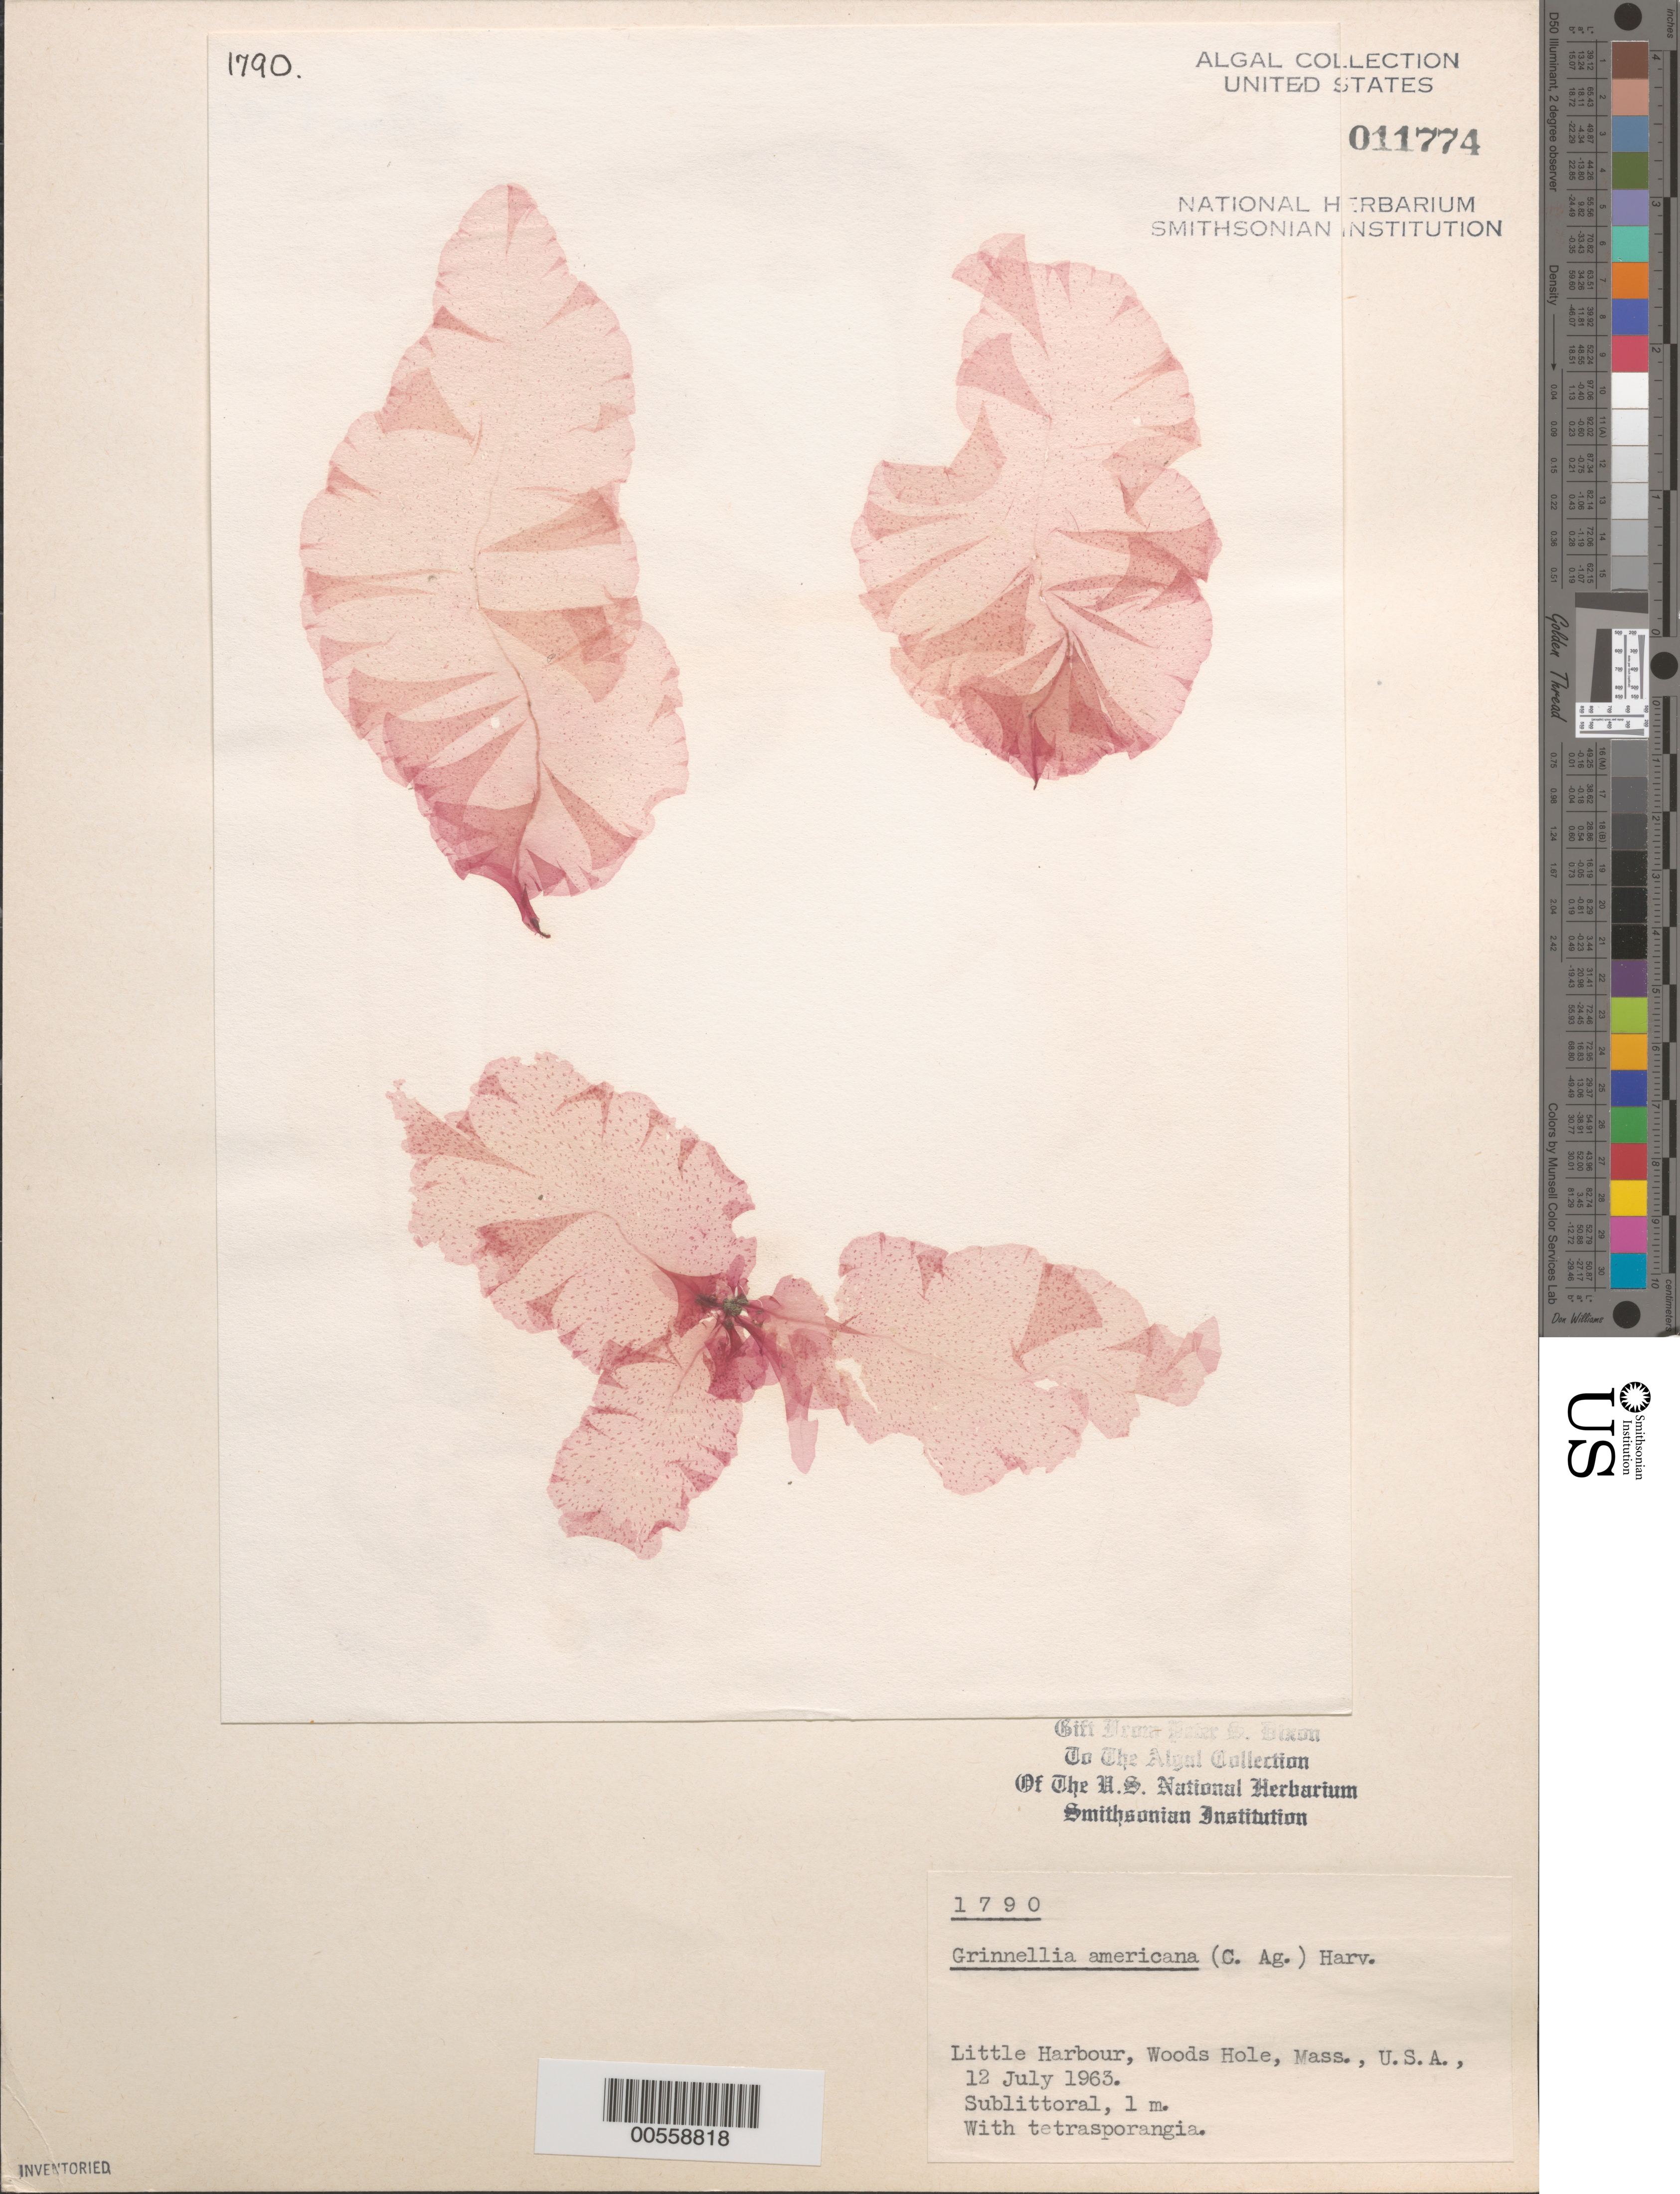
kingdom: Plantae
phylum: Rhodophyta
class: Florideophyceae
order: Ceramiales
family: Delesseriaceae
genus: Grinnellia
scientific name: Grinnellia americana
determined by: Dixon, P. S.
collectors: P. S. Dixon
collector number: PSD 1790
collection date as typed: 12 Jul 1963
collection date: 1963-07-12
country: United States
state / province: Massachusetts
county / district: Barnstable County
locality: Woods Hole, Little Harbor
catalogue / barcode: US 11774